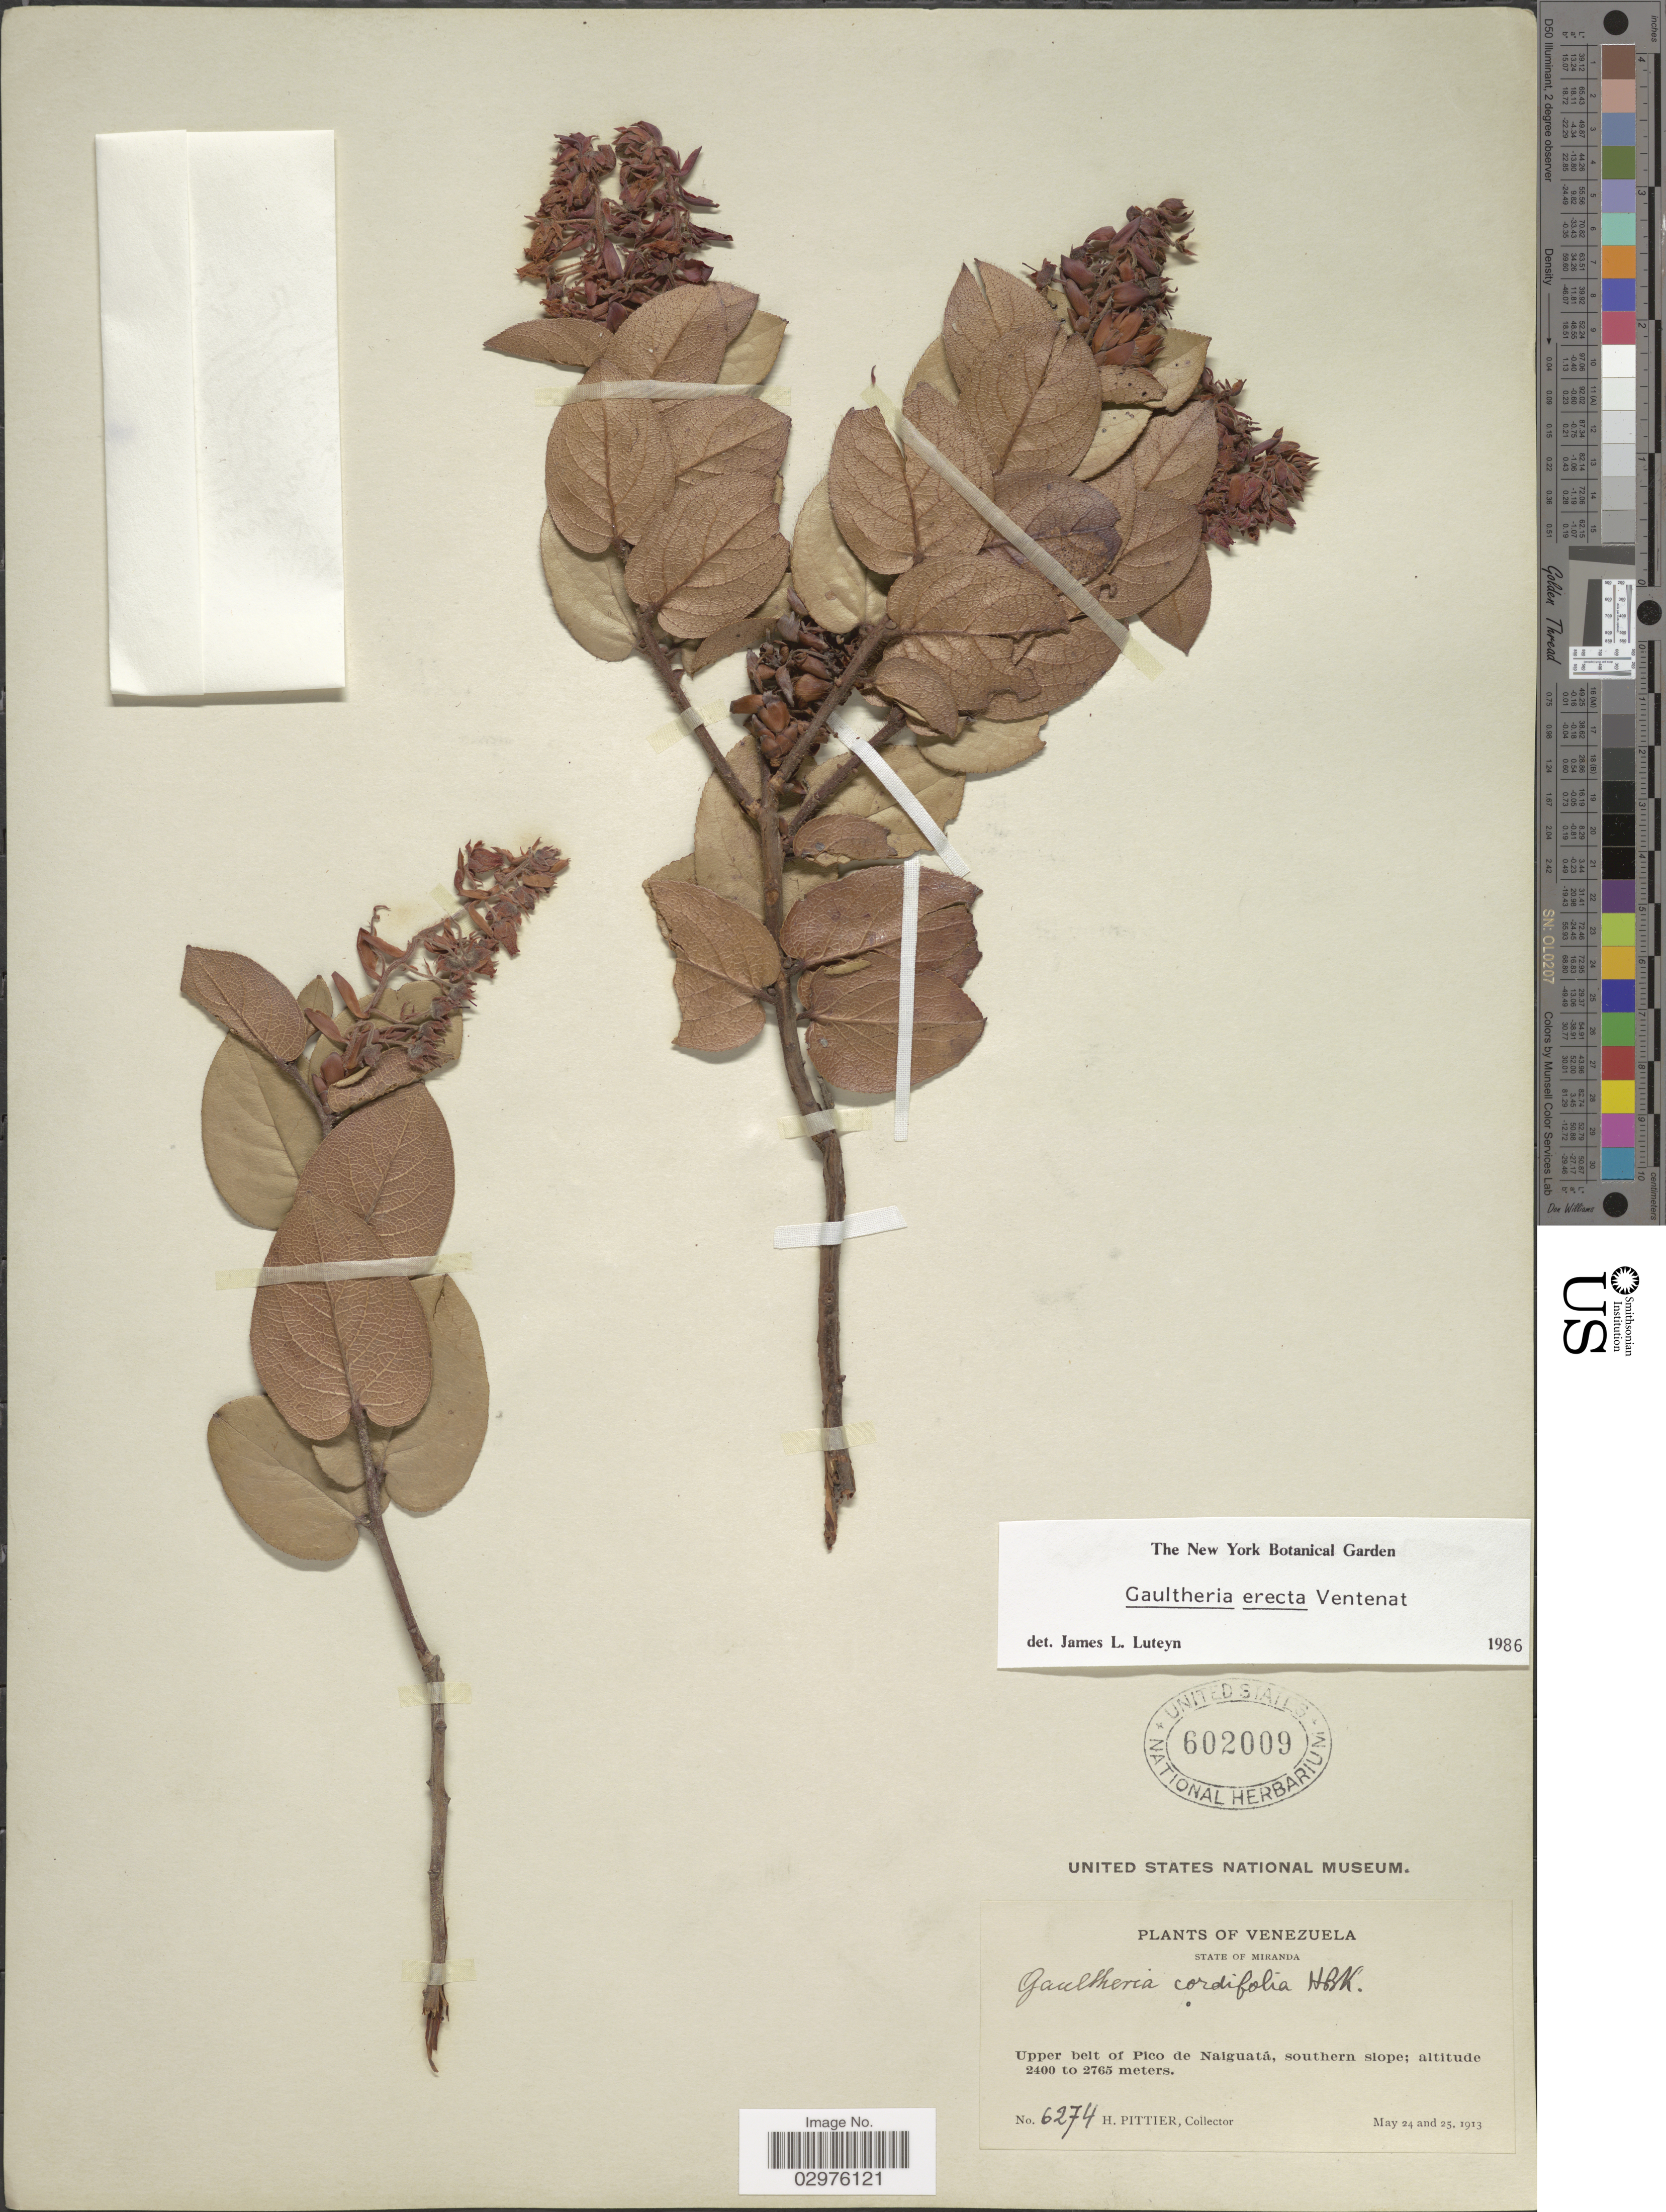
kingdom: Plantae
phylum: Tracheophyta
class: Magnoliopsida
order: Ericales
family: Ericaceae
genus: Gaultheria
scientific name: Gaultheria erecta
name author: Vent.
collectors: H. F. Pittier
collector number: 6274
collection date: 1913-05-24/1913-05-25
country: Venezuela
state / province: Miranda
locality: State of Miranda. Upper belt of Pico de Naiguatá, southern slope.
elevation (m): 2400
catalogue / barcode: US 602009